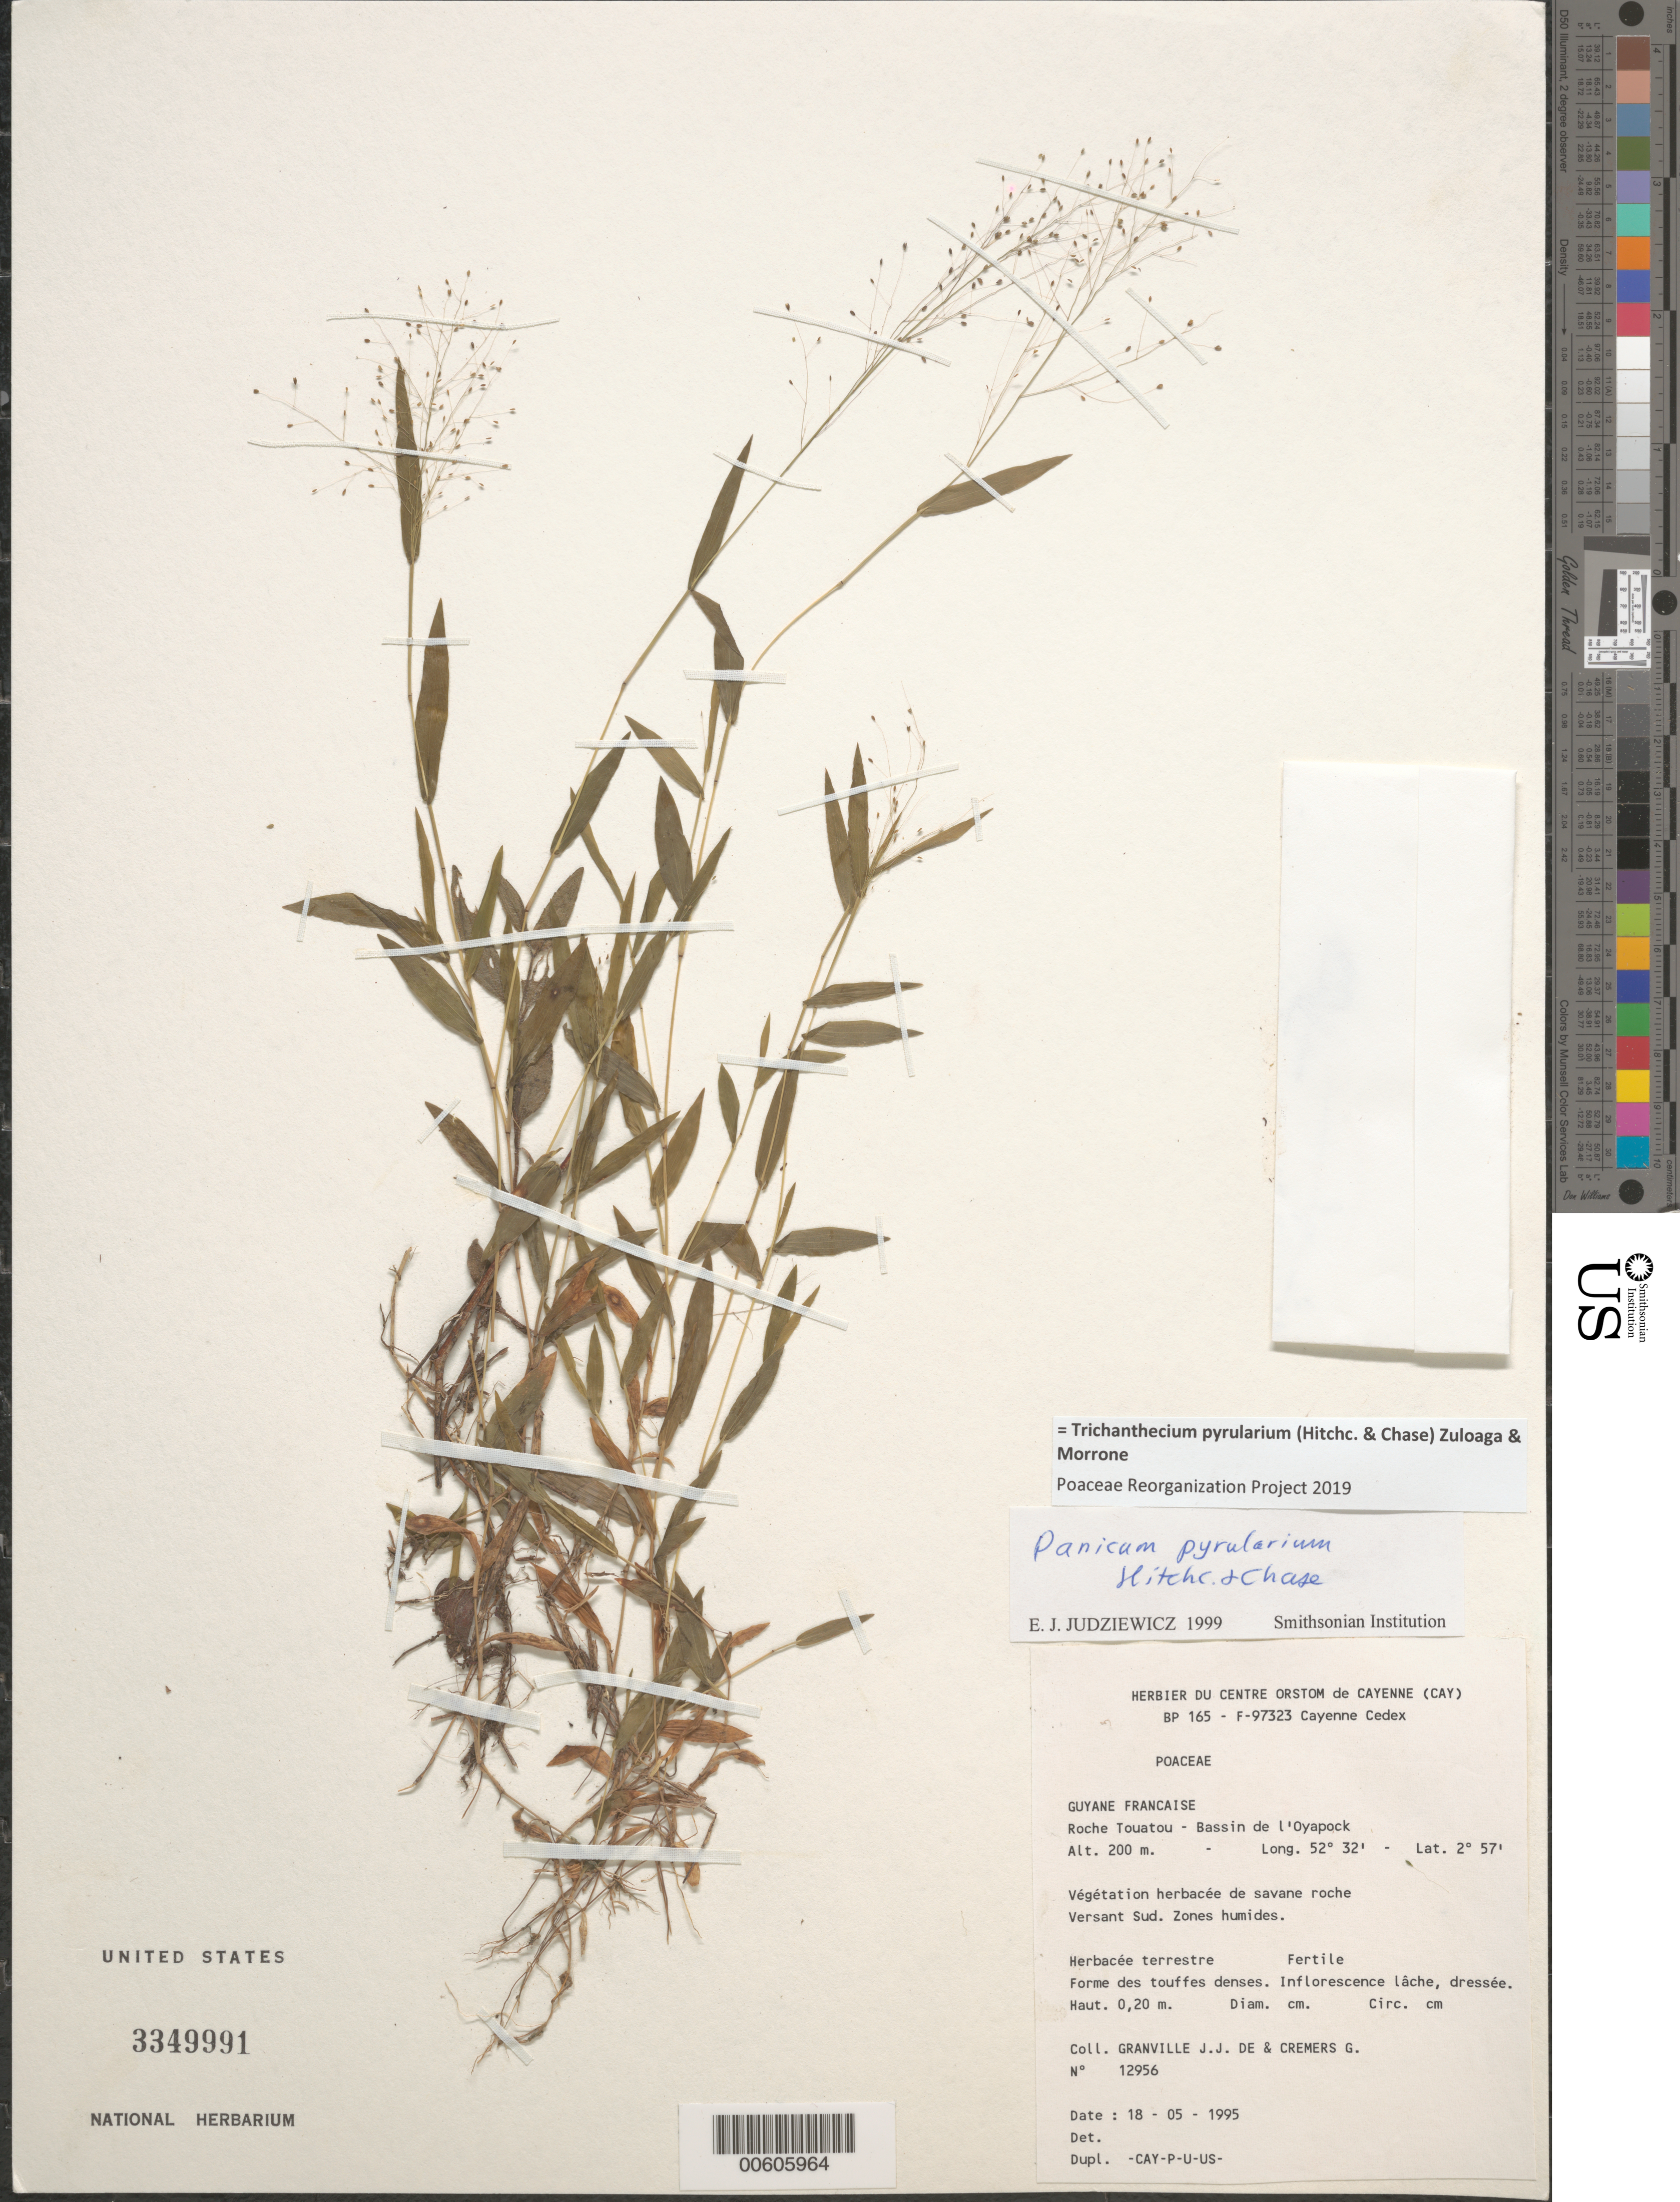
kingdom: Plantae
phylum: Tracheophyta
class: Liliopsida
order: Poales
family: Poaceae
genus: Trichanthecium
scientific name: Trichanthecium pyrularium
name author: (Hitchc. & Chase) Zuloaga & Morrone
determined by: Poaceae Reorganization Project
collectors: J.-J. de Granville & G. Cremers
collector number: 12956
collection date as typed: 18-May-95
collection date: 1995-05-18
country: French Guiana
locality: Roche Touatou, Bassin de l'Oyapock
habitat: Edge of rocky savanna, S slope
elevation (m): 200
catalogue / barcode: US 3349991